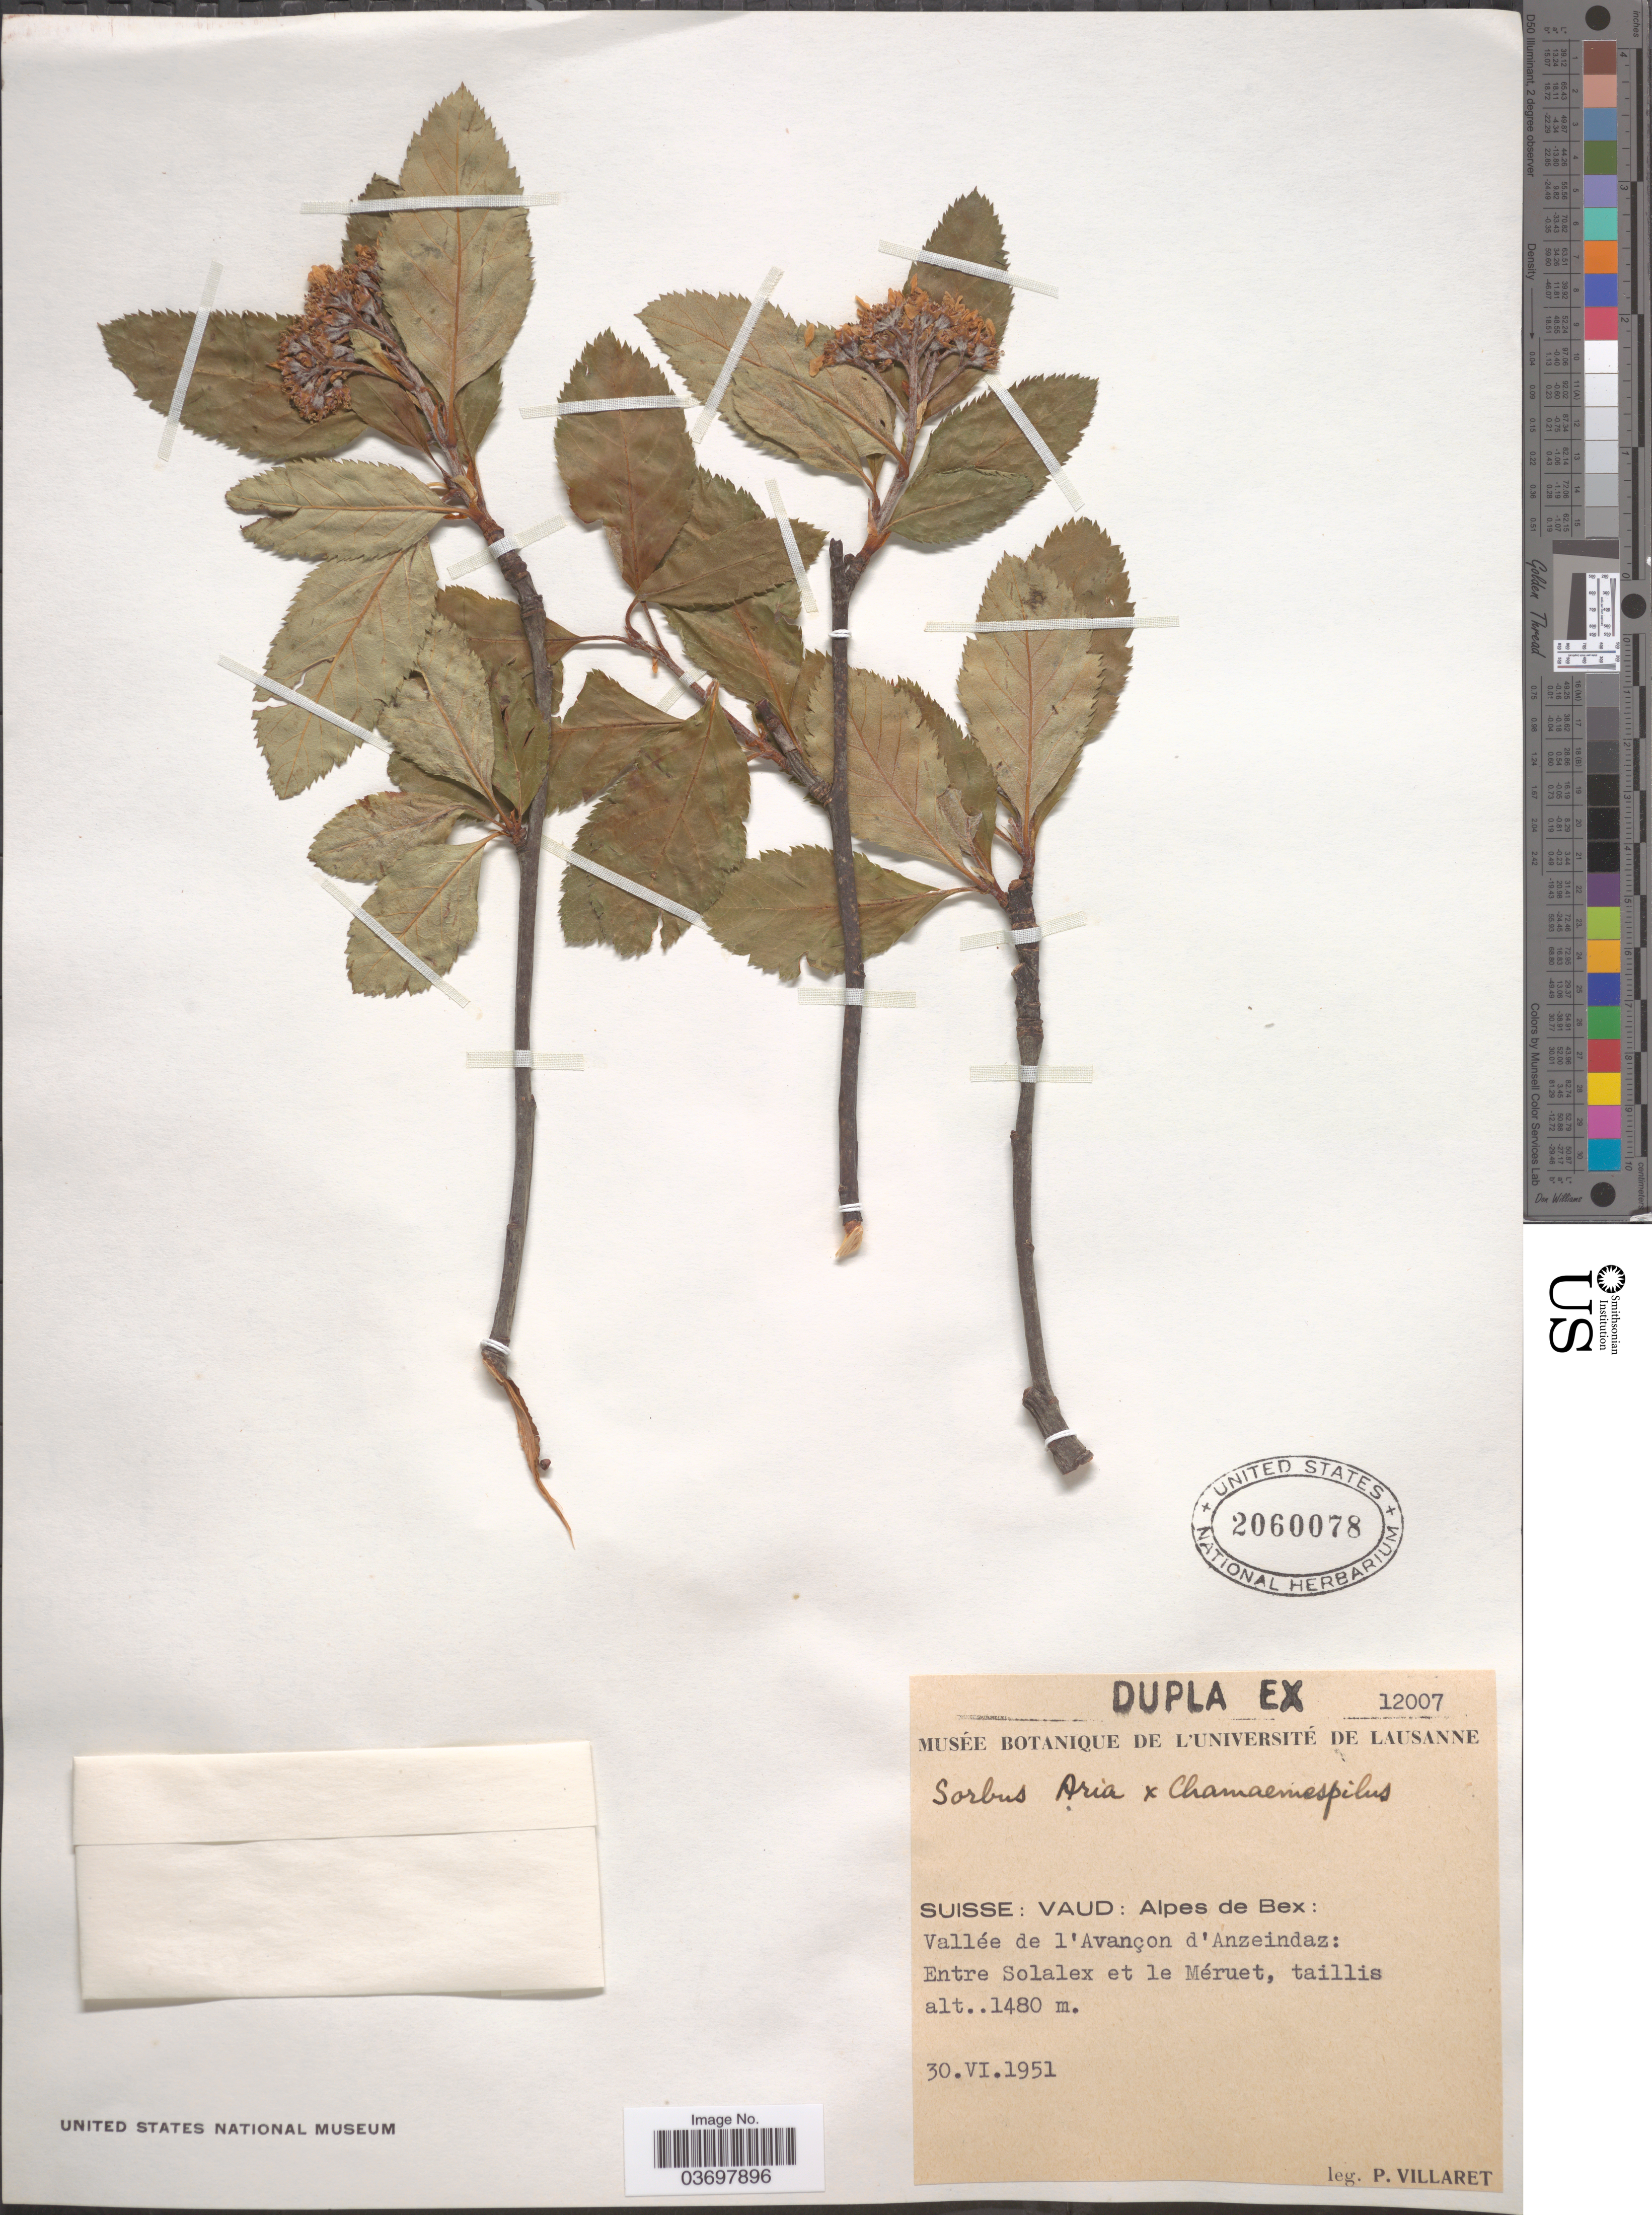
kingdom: Plantae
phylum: Tracheophyta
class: Magnoliopsida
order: Rosales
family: Rosaceae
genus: Sorbus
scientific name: Sorbus aria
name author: (L.) Crantz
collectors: P. Villaret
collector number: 12007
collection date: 1951-06-30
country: Switzerland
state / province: Vaud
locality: Suisse: Vaud: Alpes de Bex: Vallé de l'Avançon d'Anzeindaz: Entre Solalex et el Méruet.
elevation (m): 1480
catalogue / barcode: US 2060078